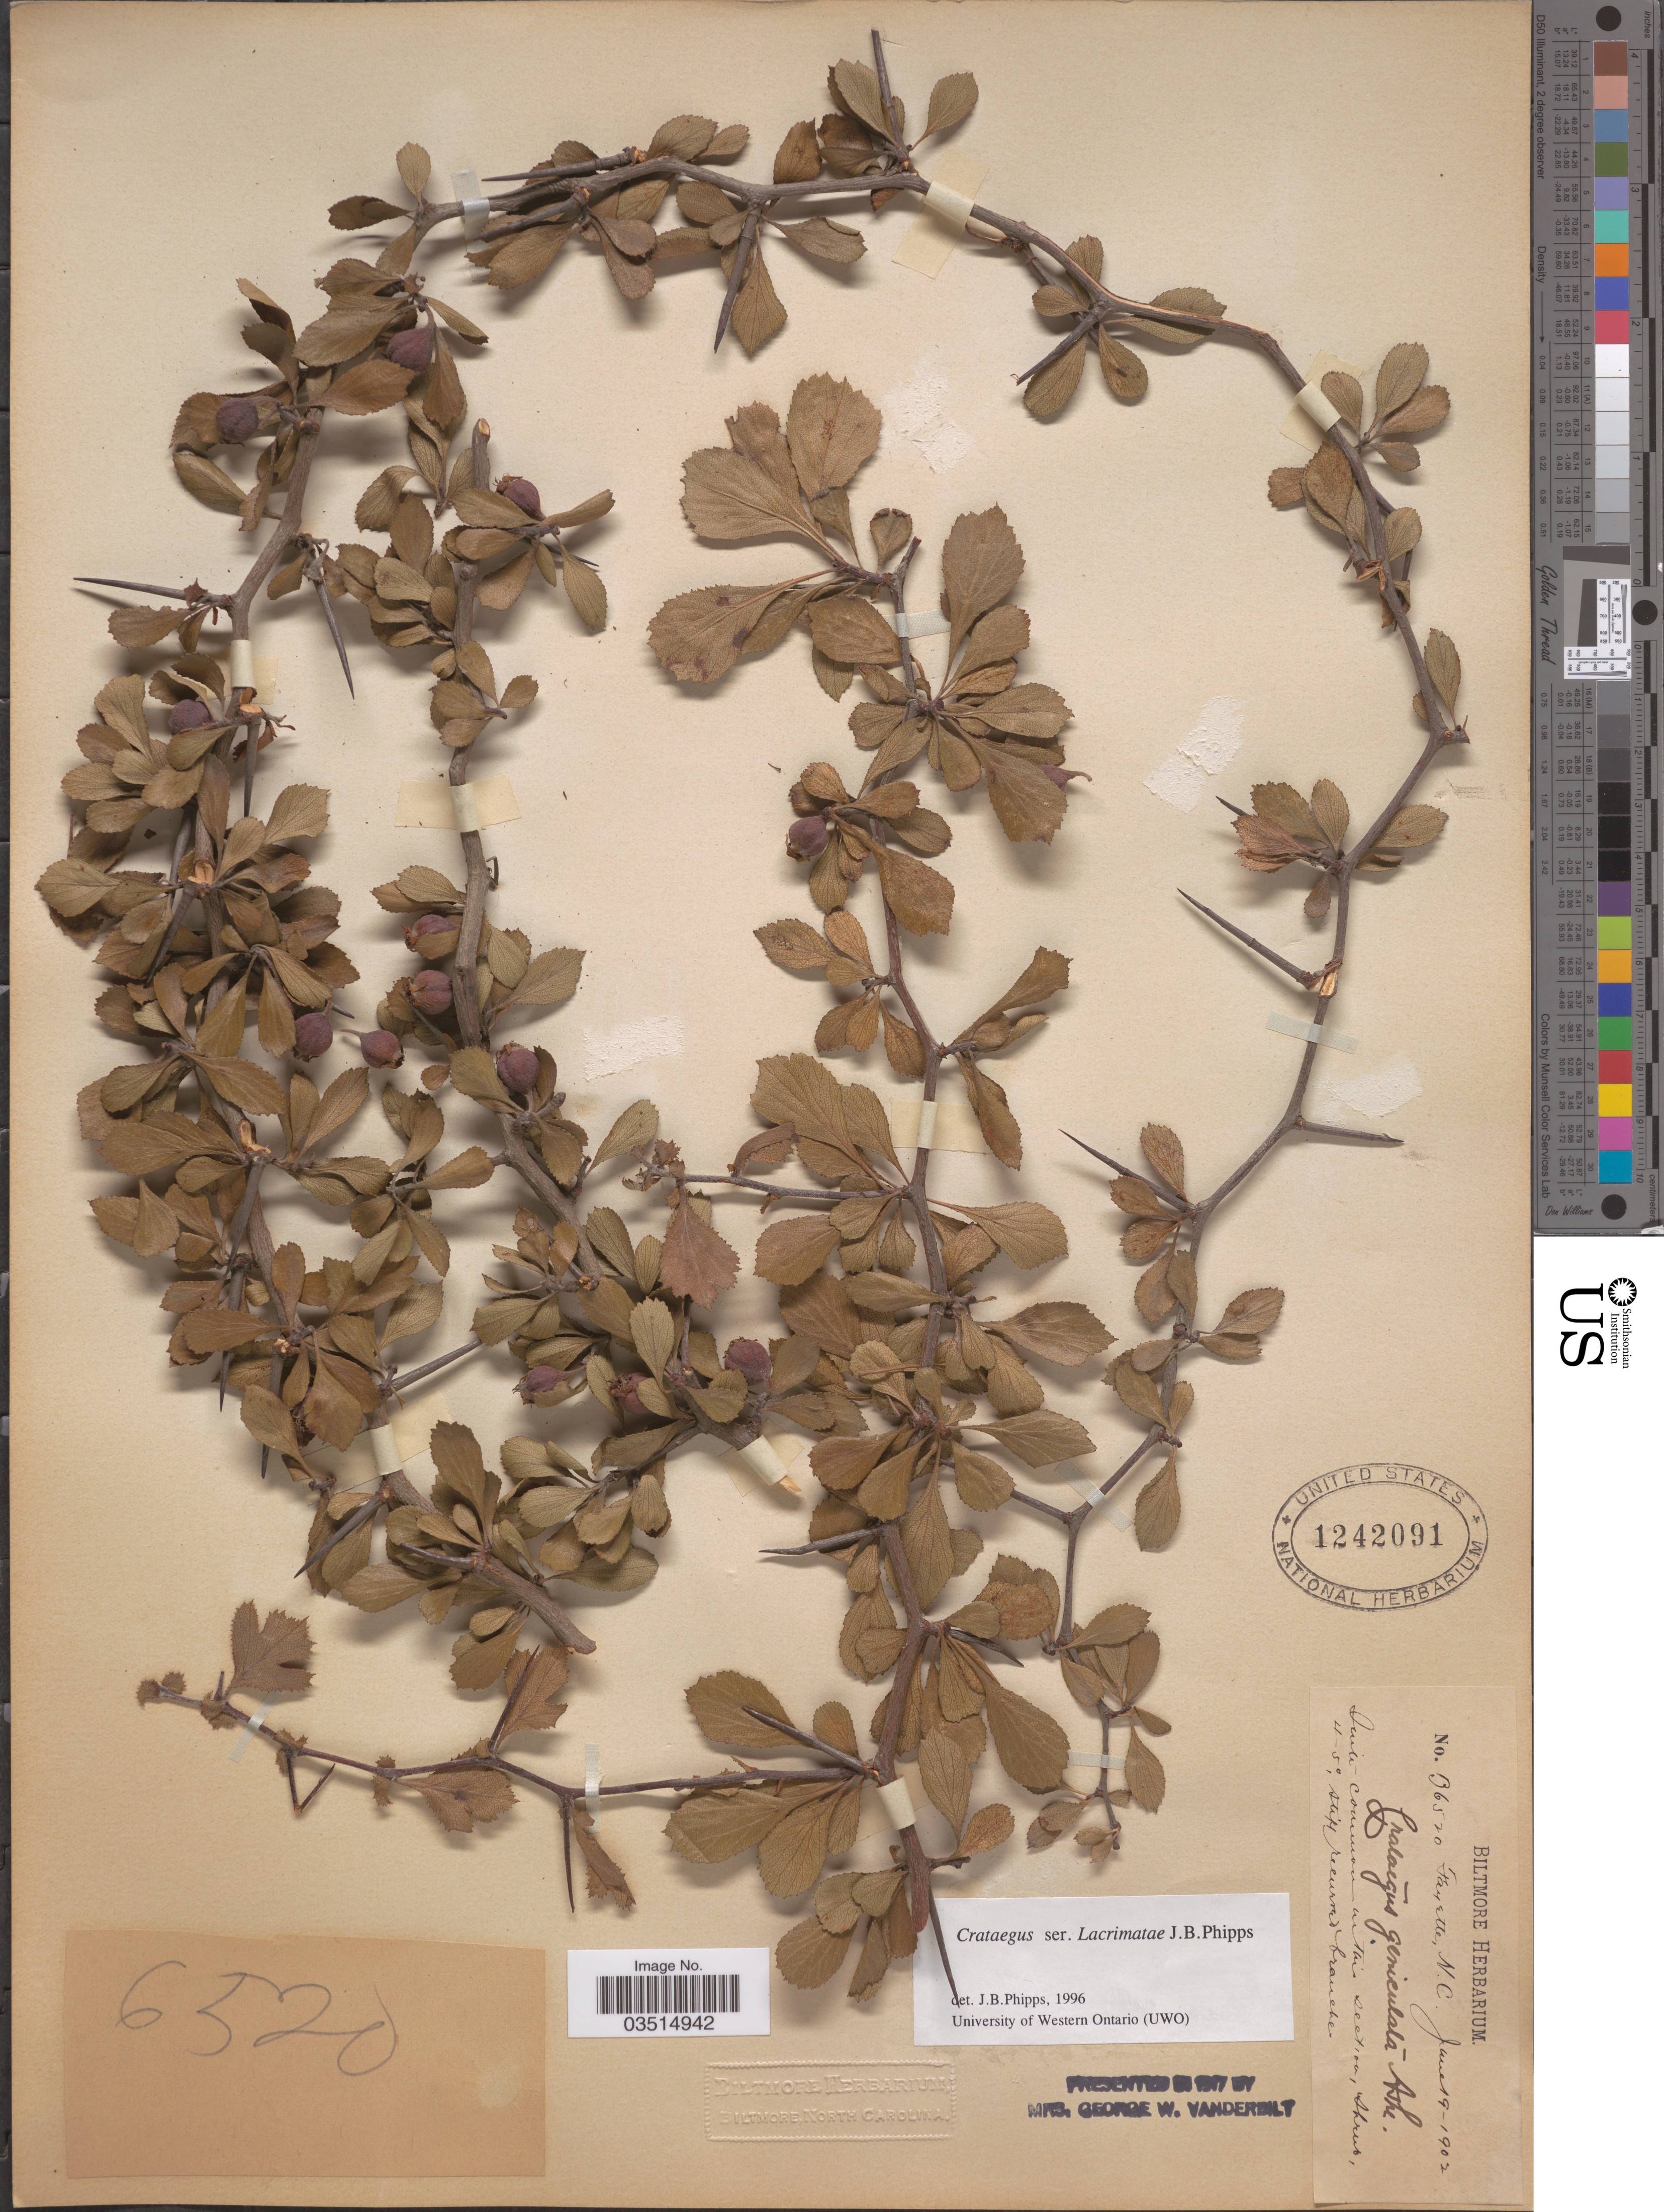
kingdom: Plantae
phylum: Tracheophyta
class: Magnoliopsida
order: Rosales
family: Rosaceae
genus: Crataegus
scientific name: Crataegus geniculata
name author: Ashe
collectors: ex herb. Biltmore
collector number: B6520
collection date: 1902-06-19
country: United States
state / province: North Carolina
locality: Fayette.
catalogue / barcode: US 1242091